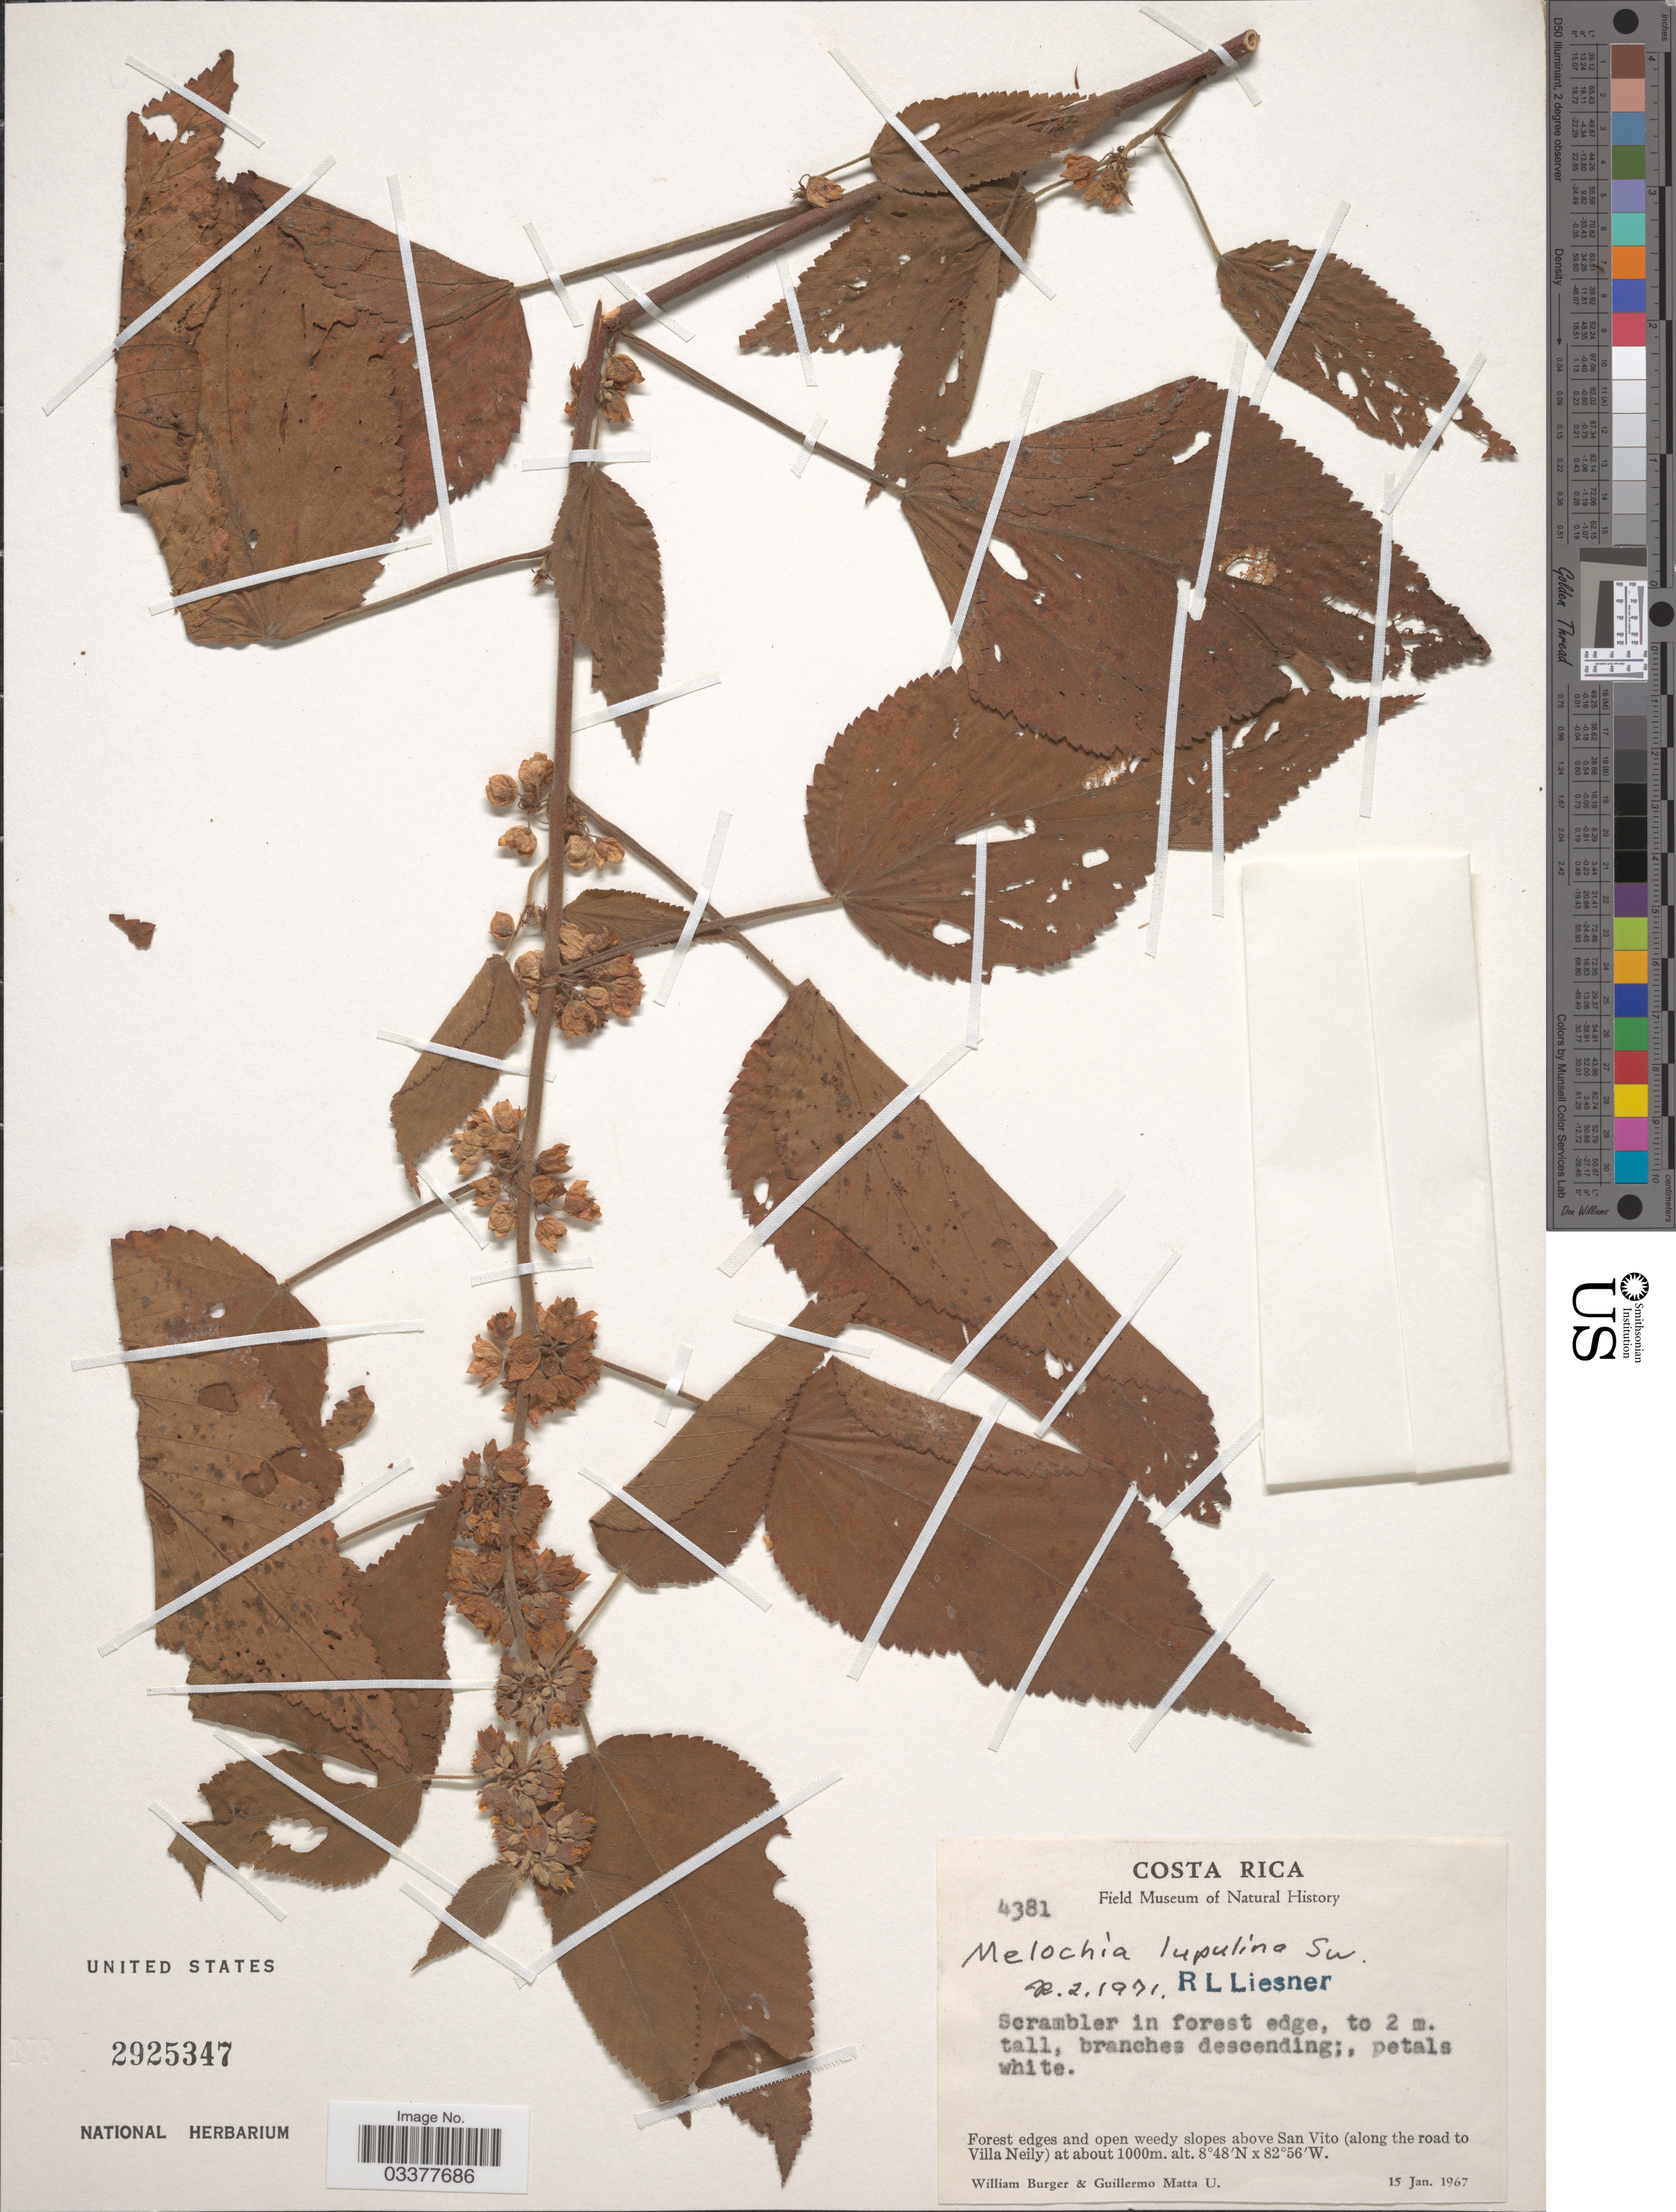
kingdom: Plantae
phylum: Tracheophyta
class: Magnoliopsida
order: Malvales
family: Malvaceae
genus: Melochia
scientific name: Melochia lupulina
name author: Sw.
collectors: W. Burger & G. Matta U.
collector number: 4381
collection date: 1967-01-15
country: Costa Rica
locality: Forest edges and open weedy slopes above San Vito (along the road to Villa Neily).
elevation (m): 1000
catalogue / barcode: US 2925347